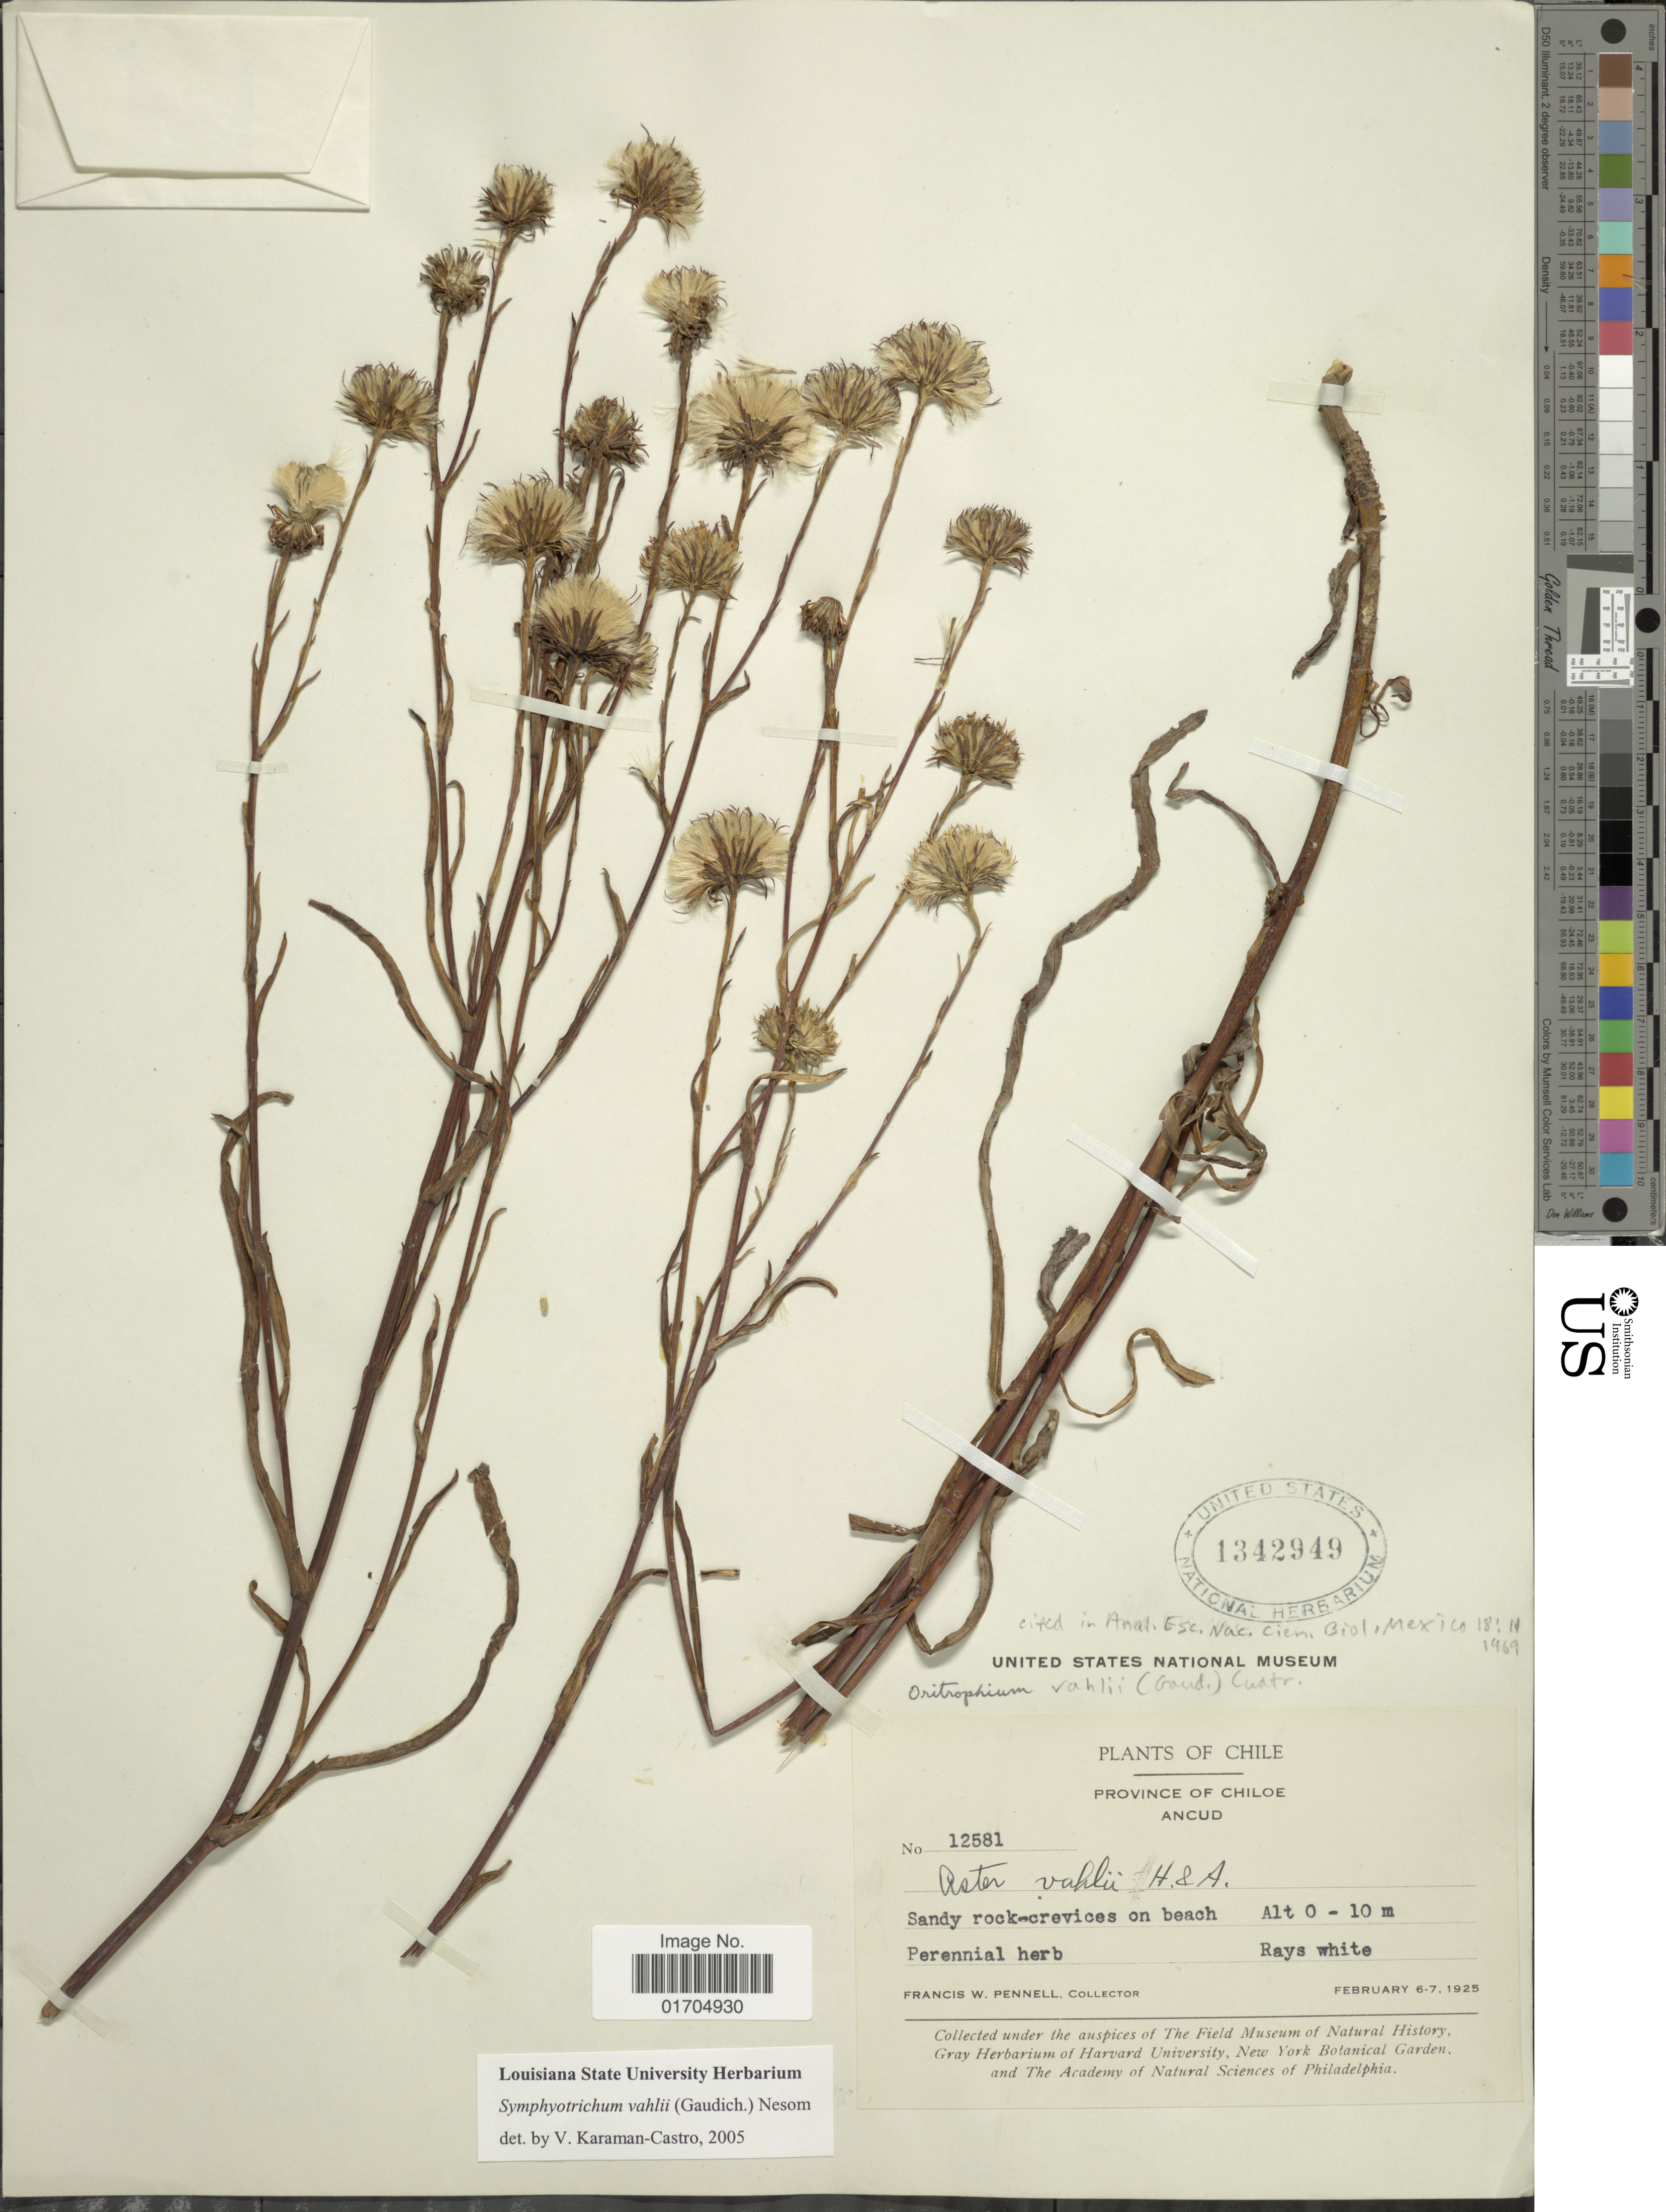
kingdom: Plantae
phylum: Tracheophyta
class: Magnoliopsida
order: Asterales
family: Asteraceae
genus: Symphyotrichum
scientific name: Symphyotrichum vahlii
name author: (Gaudich.) G.L. Nesom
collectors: F. W. Pennell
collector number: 12581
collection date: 1925-02-06/1925-02-07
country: Chile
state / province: Arica y Parinacota (XV)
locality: Ancud, Sandy rock-crevices on beach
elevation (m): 0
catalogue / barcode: US 1342949